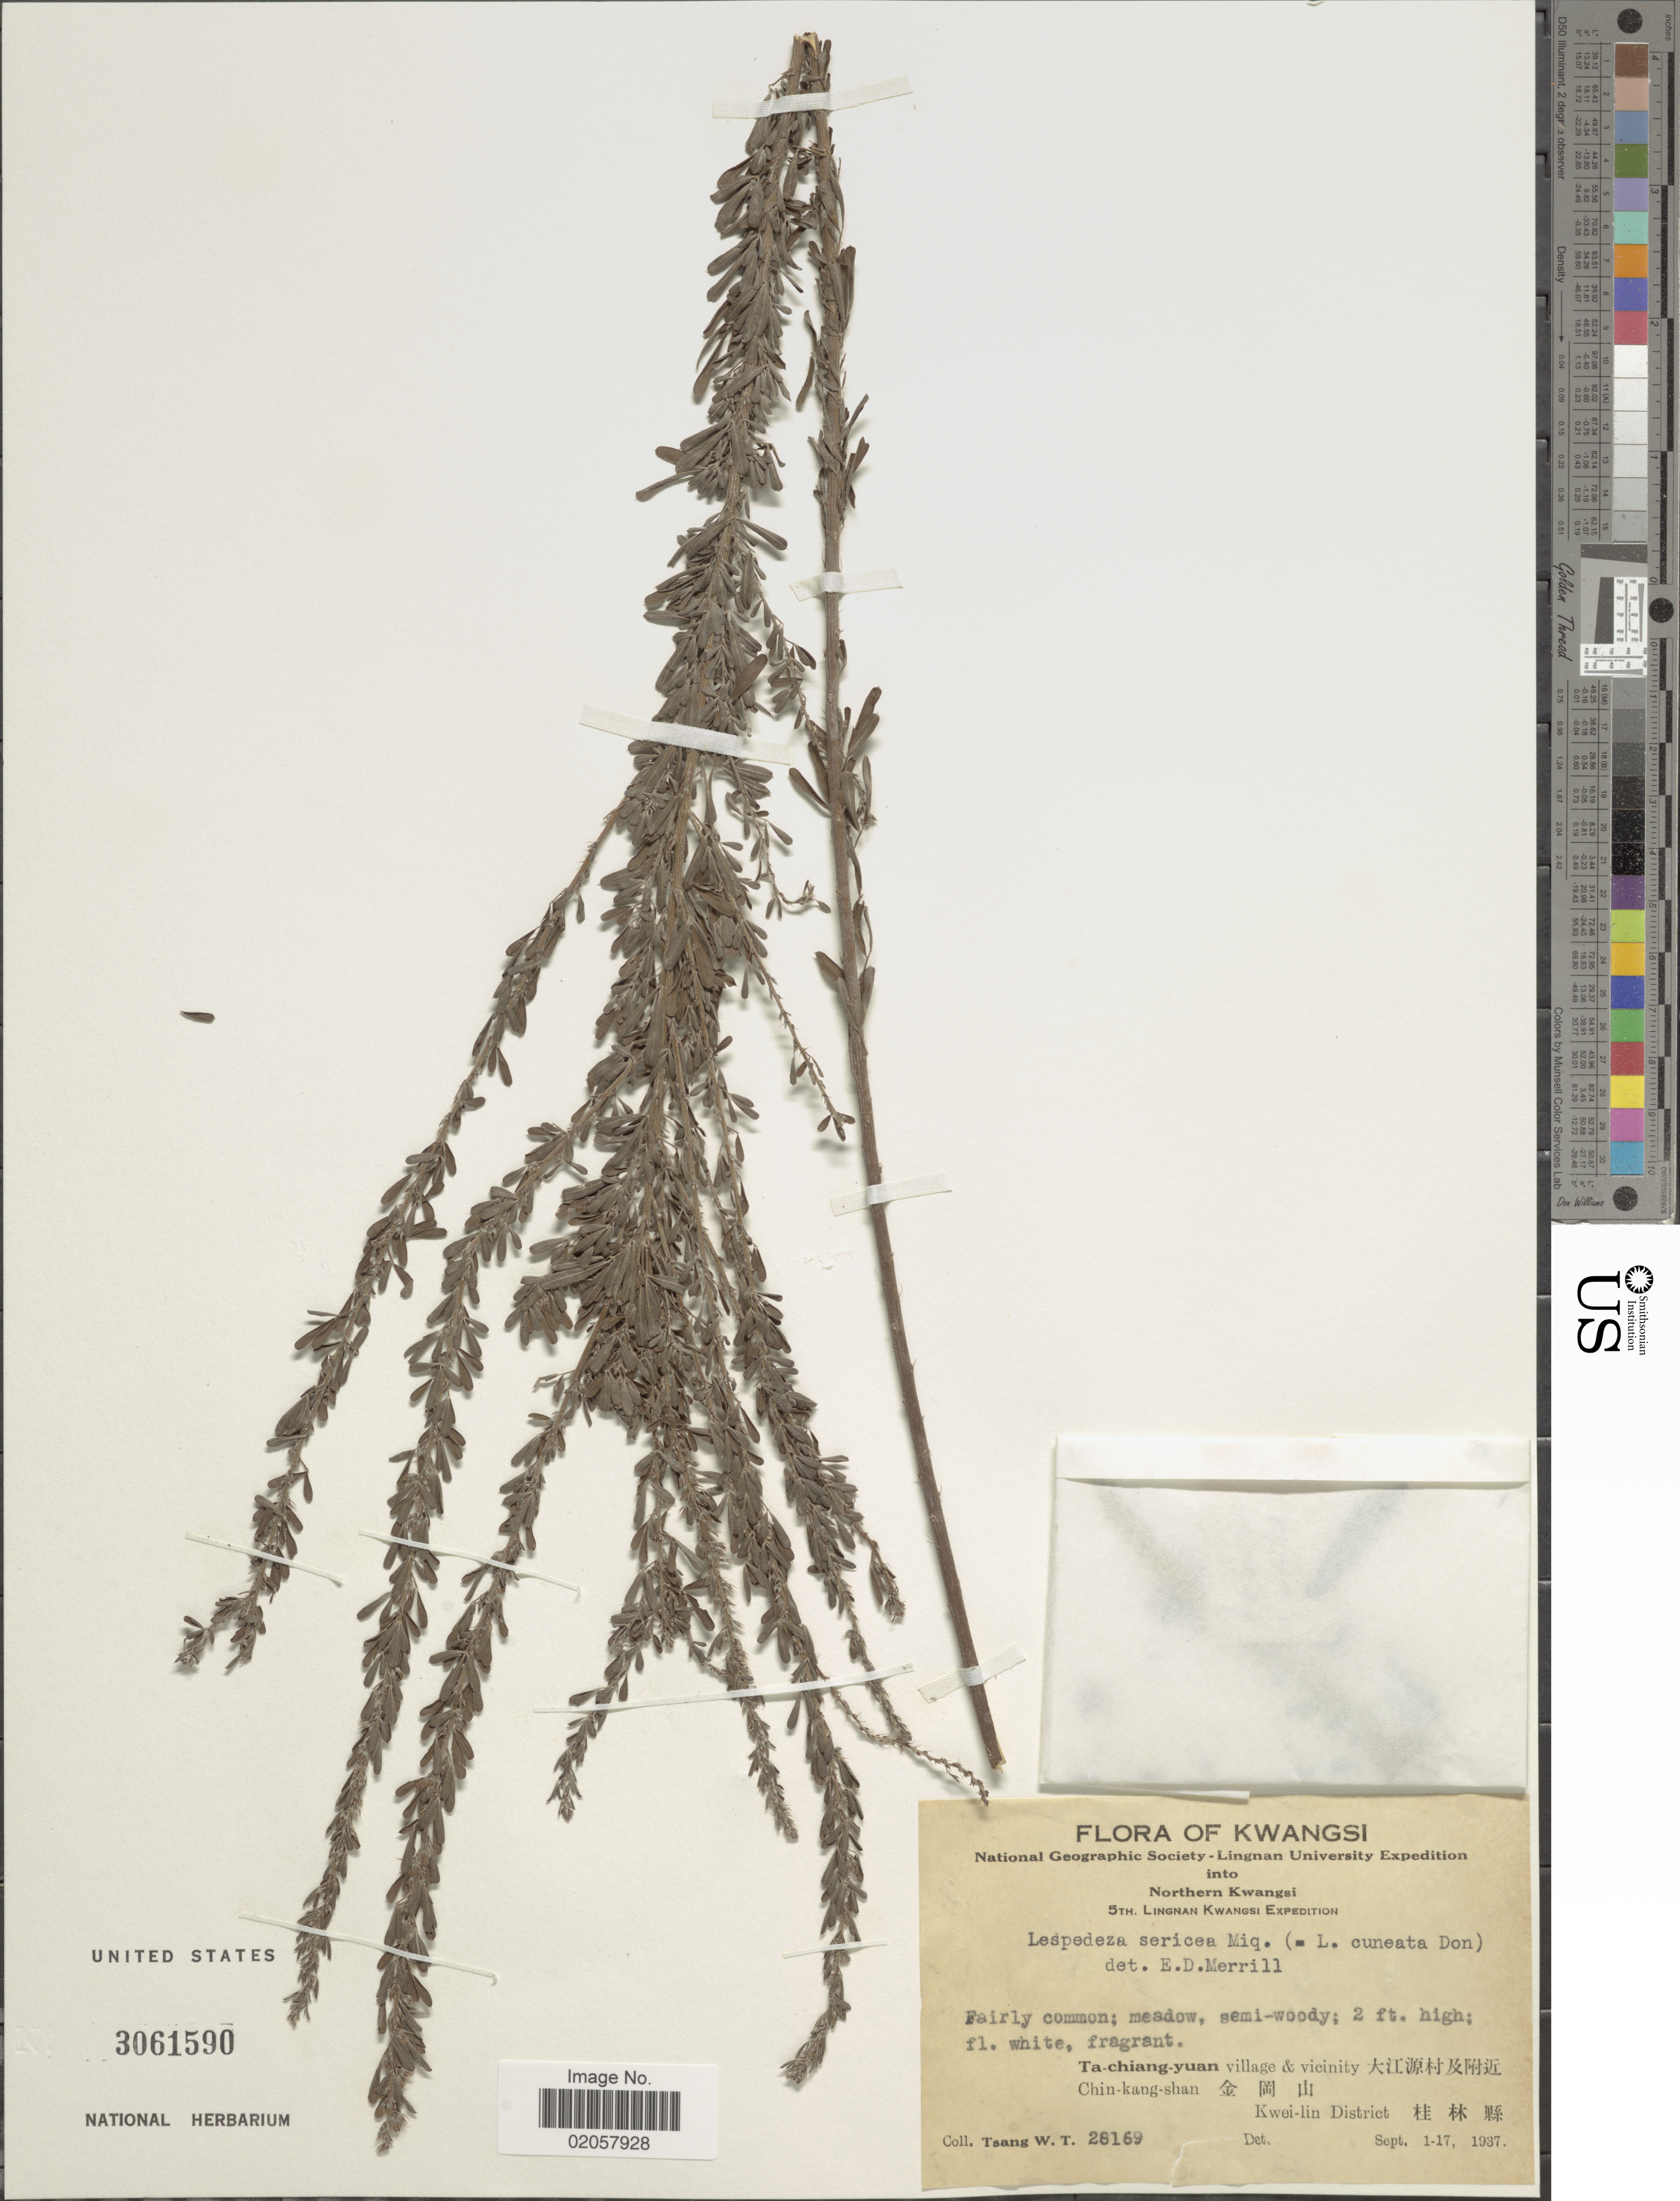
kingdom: Plantae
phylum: Tracheophyta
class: Magnoliopsida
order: Fabales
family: Fabaceae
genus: Lespedeza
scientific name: Lespedeza cuneata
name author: (Dum. Cours.) G. Don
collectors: W. T. Tsang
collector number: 28169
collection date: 1937-09-01/1937-09-17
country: China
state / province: Guangxi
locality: Northern Kwangsi, Ta-chiang-yuan village & vicinity, Chin-kang-shan, Kwei-lin District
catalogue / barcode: US 3061590